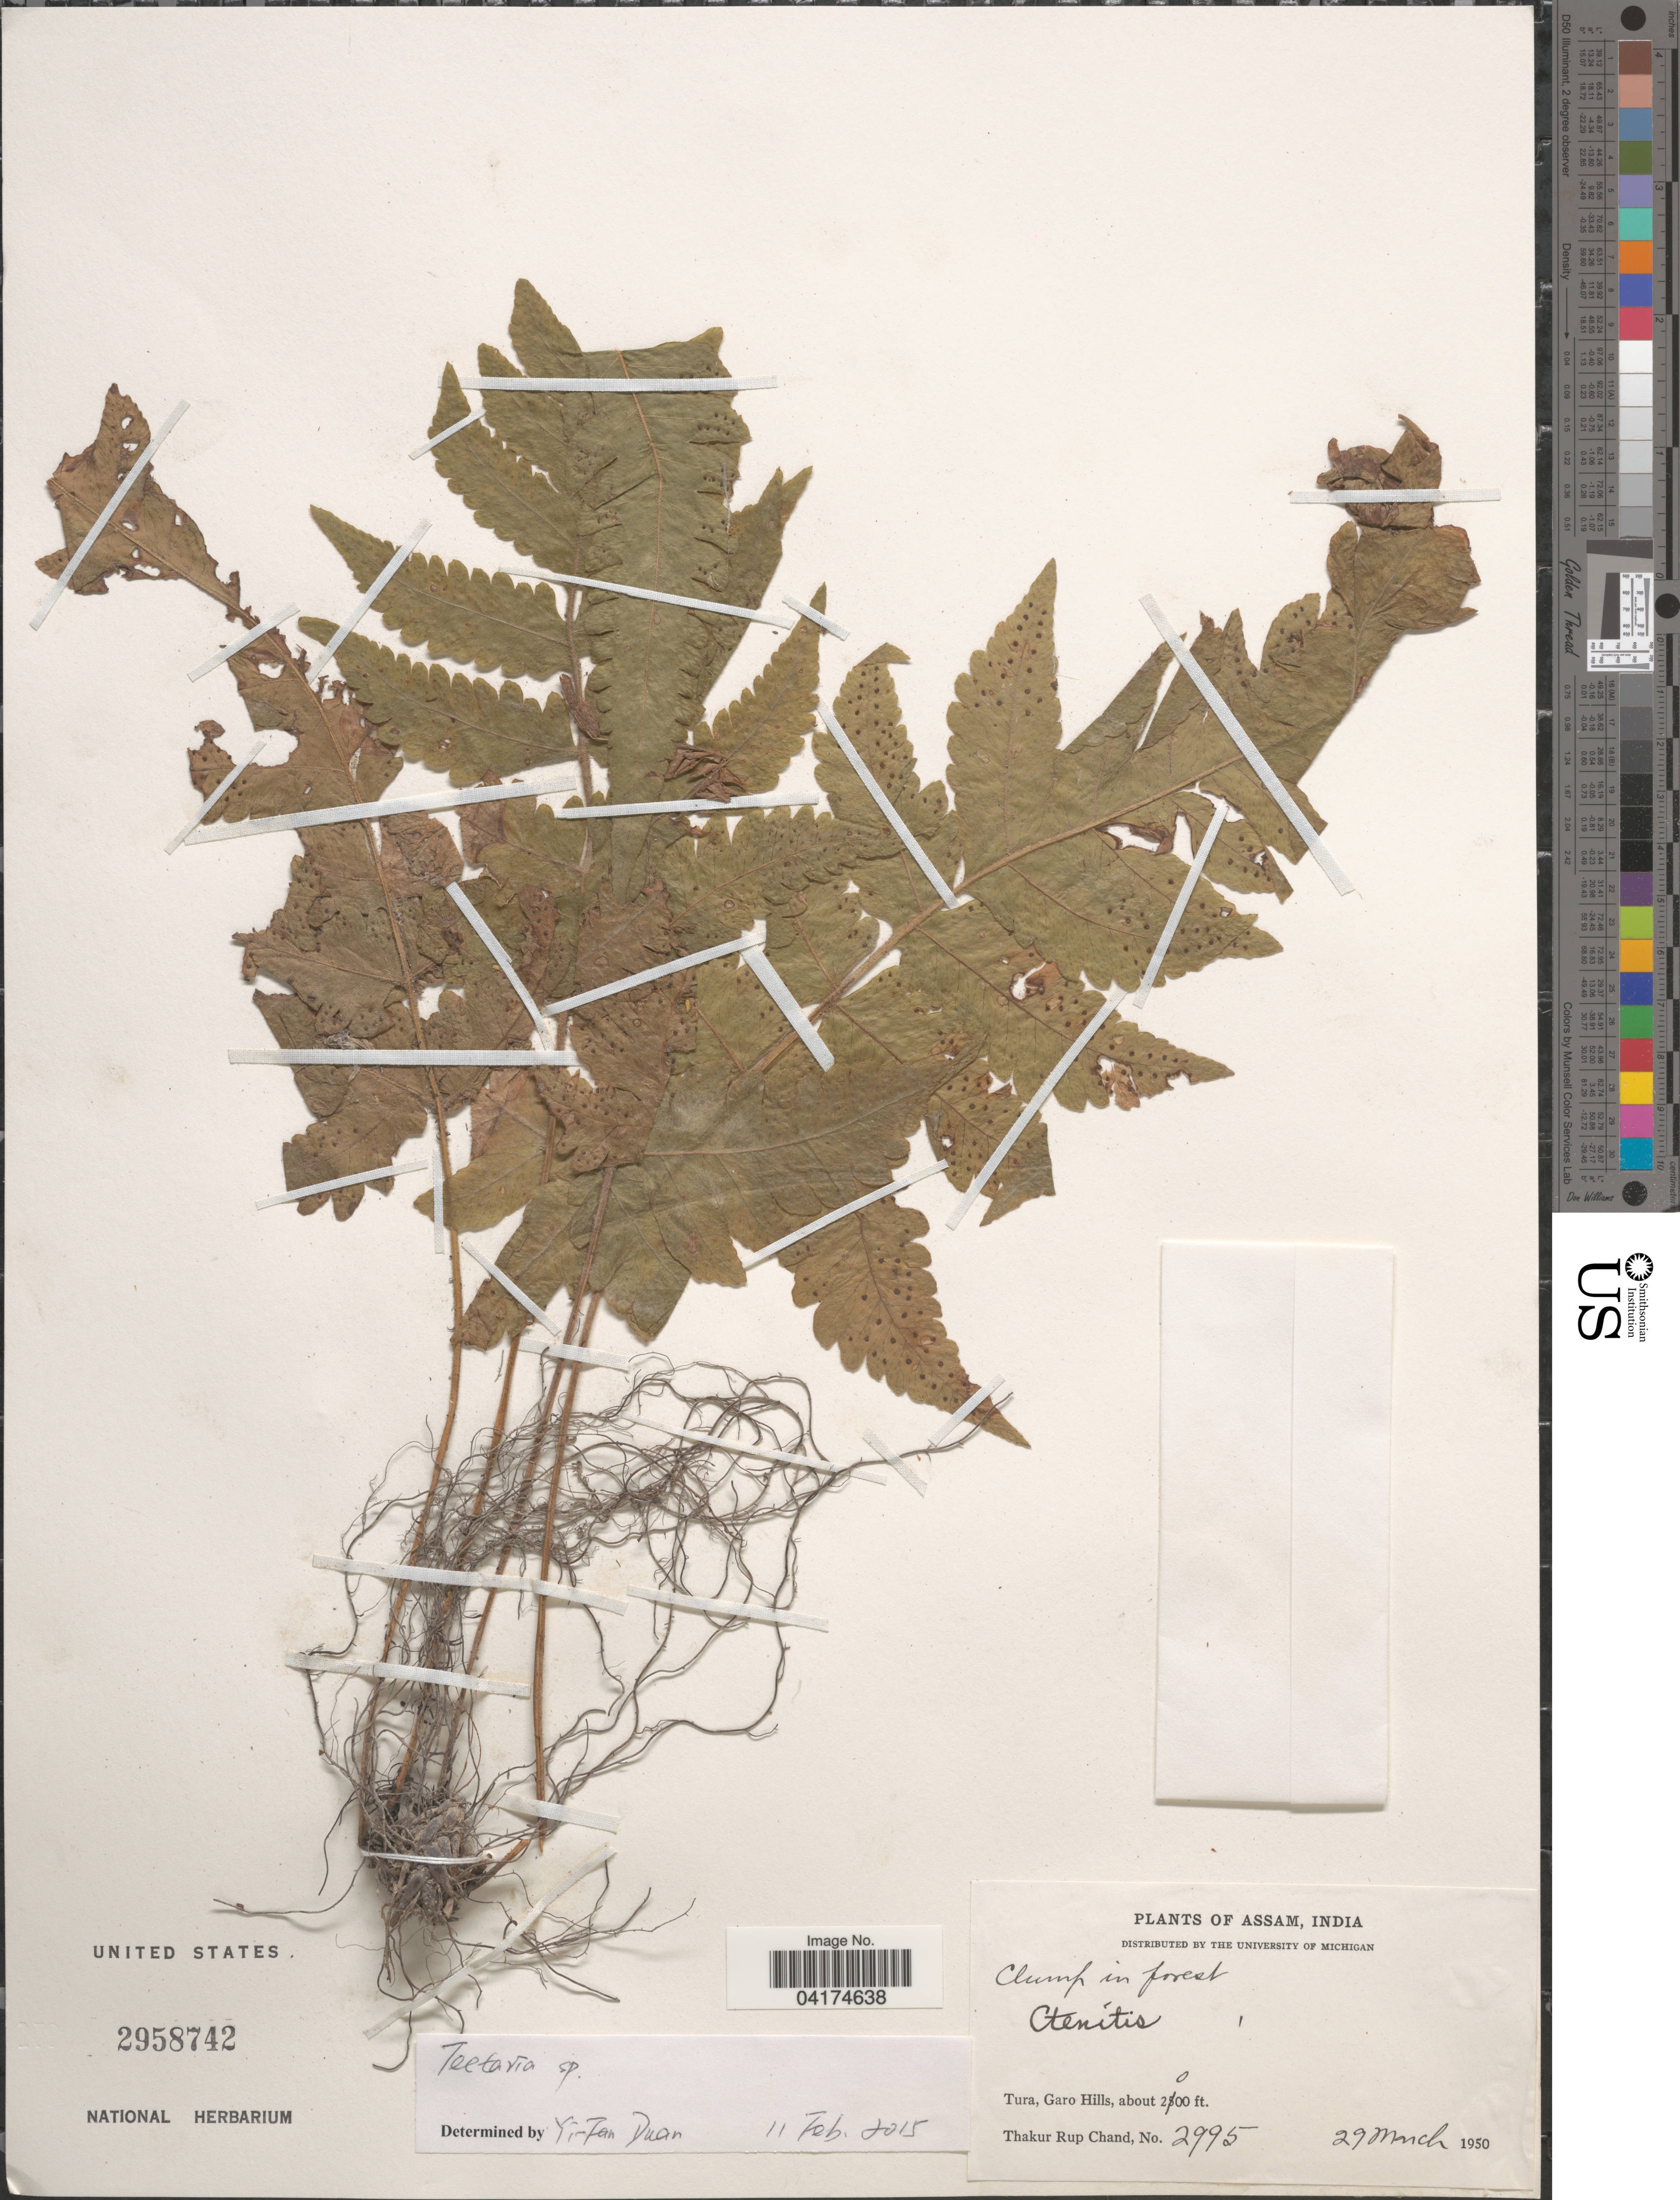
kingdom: Plantae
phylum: Tracheophyta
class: Polypodiopsida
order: Polypodiales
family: Tectariaceae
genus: Tectaria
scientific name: Tectaria sp.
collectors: T. R. Chand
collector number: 2995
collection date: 1950-03-29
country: India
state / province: Assam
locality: Tura, Garo Hills.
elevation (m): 610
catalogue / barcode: US 2958742